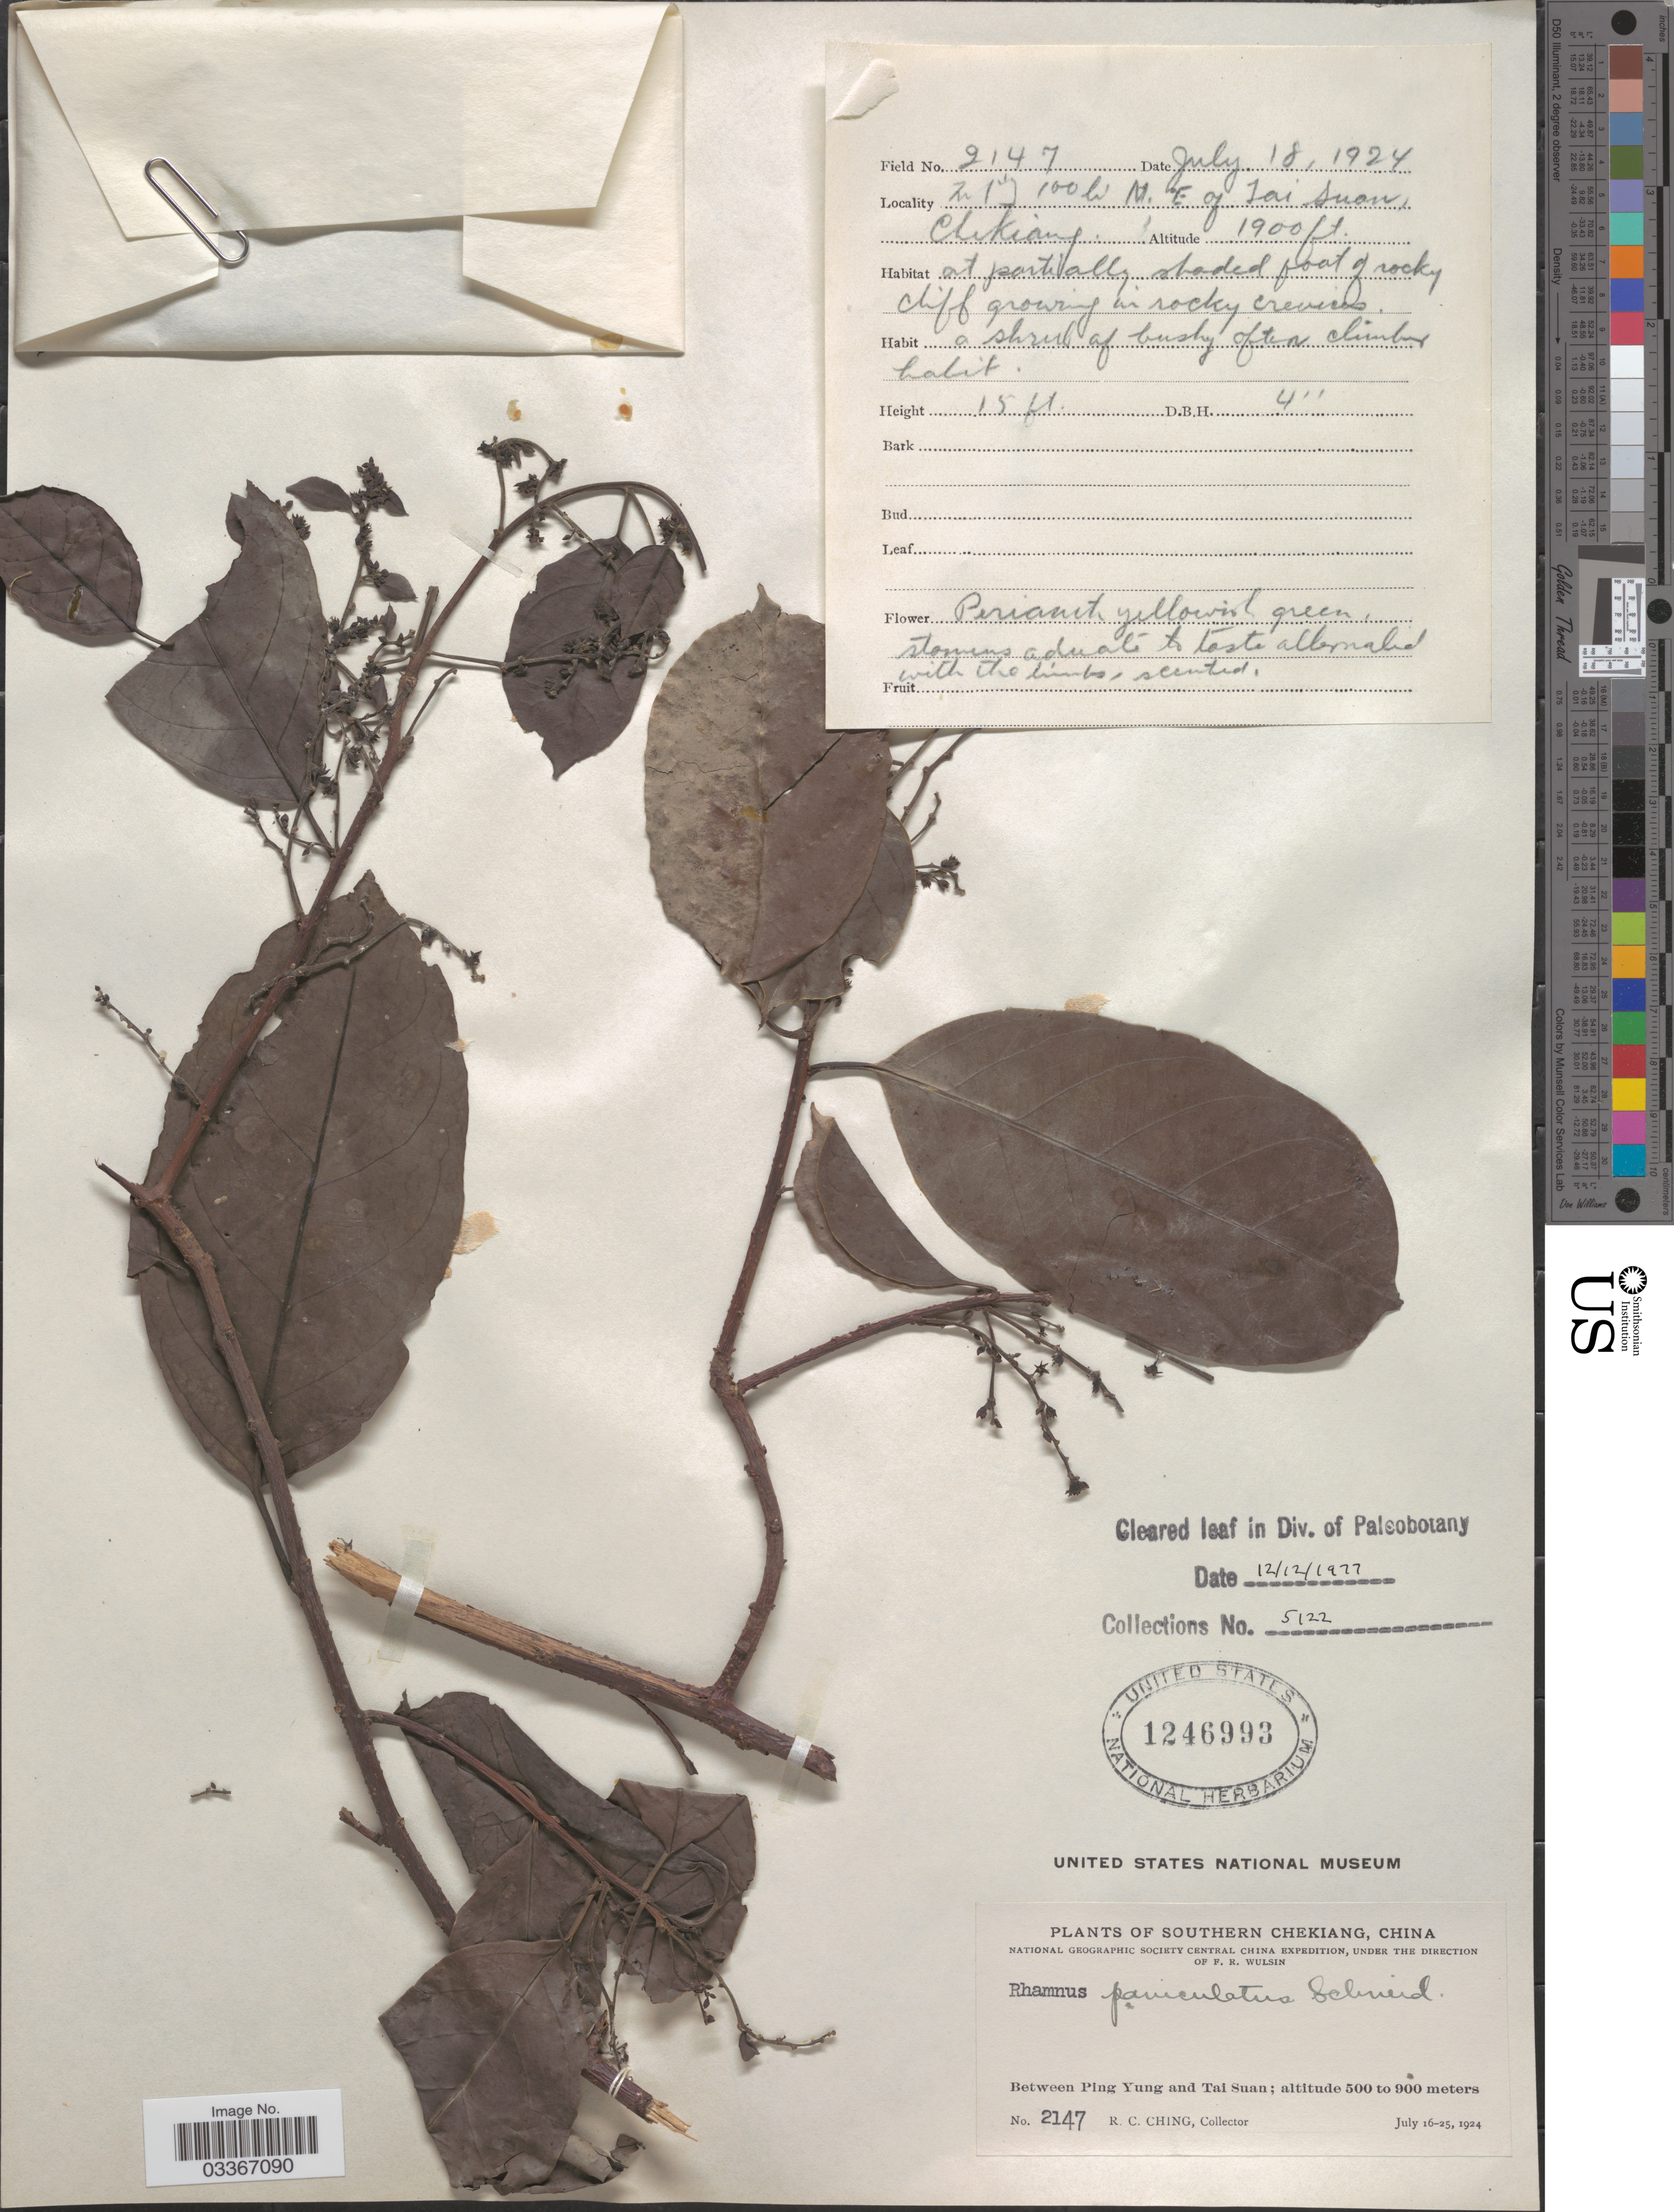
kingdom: Plantae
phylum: Tracheophyta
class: Magnoliopsida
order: Rosales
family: Rhamnaceae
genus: Rhamnus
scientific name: Rhamnus paniculatus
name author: Thonn. ex Schumach.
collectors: R. C. Ching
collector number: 2147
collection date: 1924-07-18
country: China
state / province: Zhejiang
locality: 100 li. Ai Suan. Between Ping Yung and Tai Suan, Southern Chongqing.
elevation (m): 579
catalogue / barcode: US 1246993